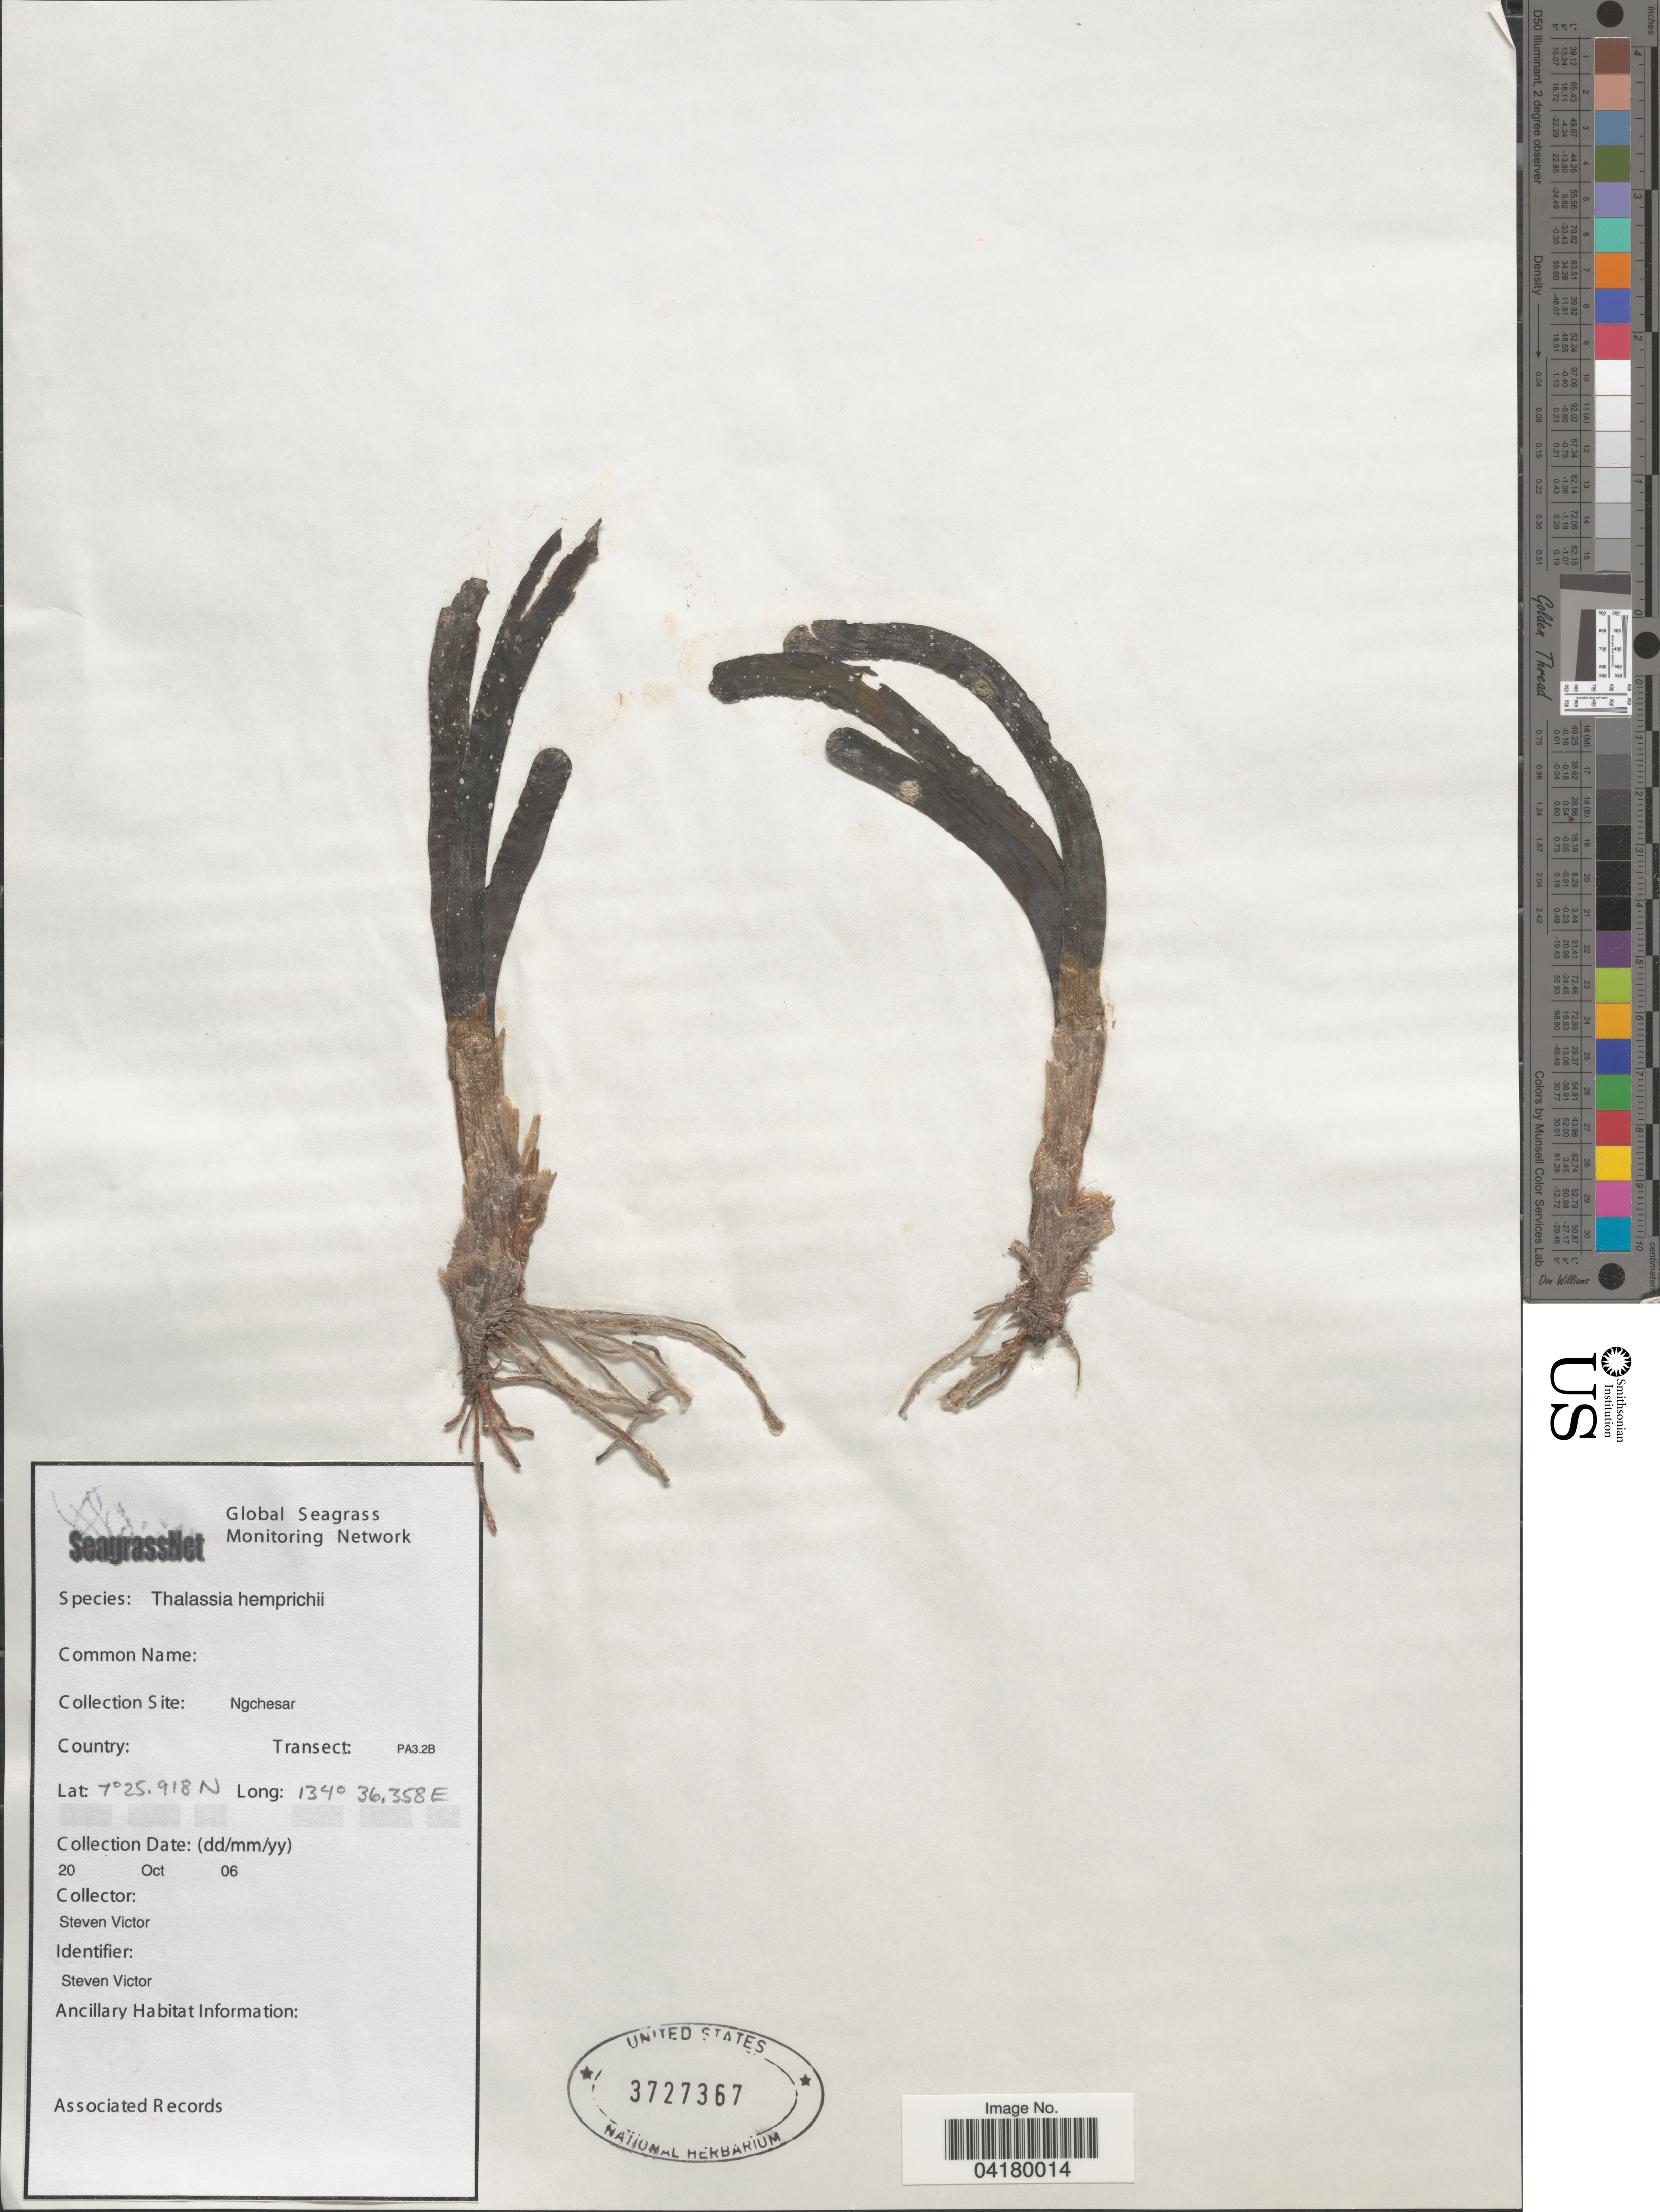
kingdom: Plantae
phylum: Tracheophyta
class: Liliopsida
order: Alismatales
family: Hydrocharitaceae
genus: Thalassia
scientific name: Thalassia hemprichii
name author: Asch.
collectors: S. Victor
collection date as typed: Transcribed d/m/y: 20/10/6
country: Palau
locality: Collection Site: Ngchesar. Transect: PA3.2B.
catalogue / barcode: US 3727367